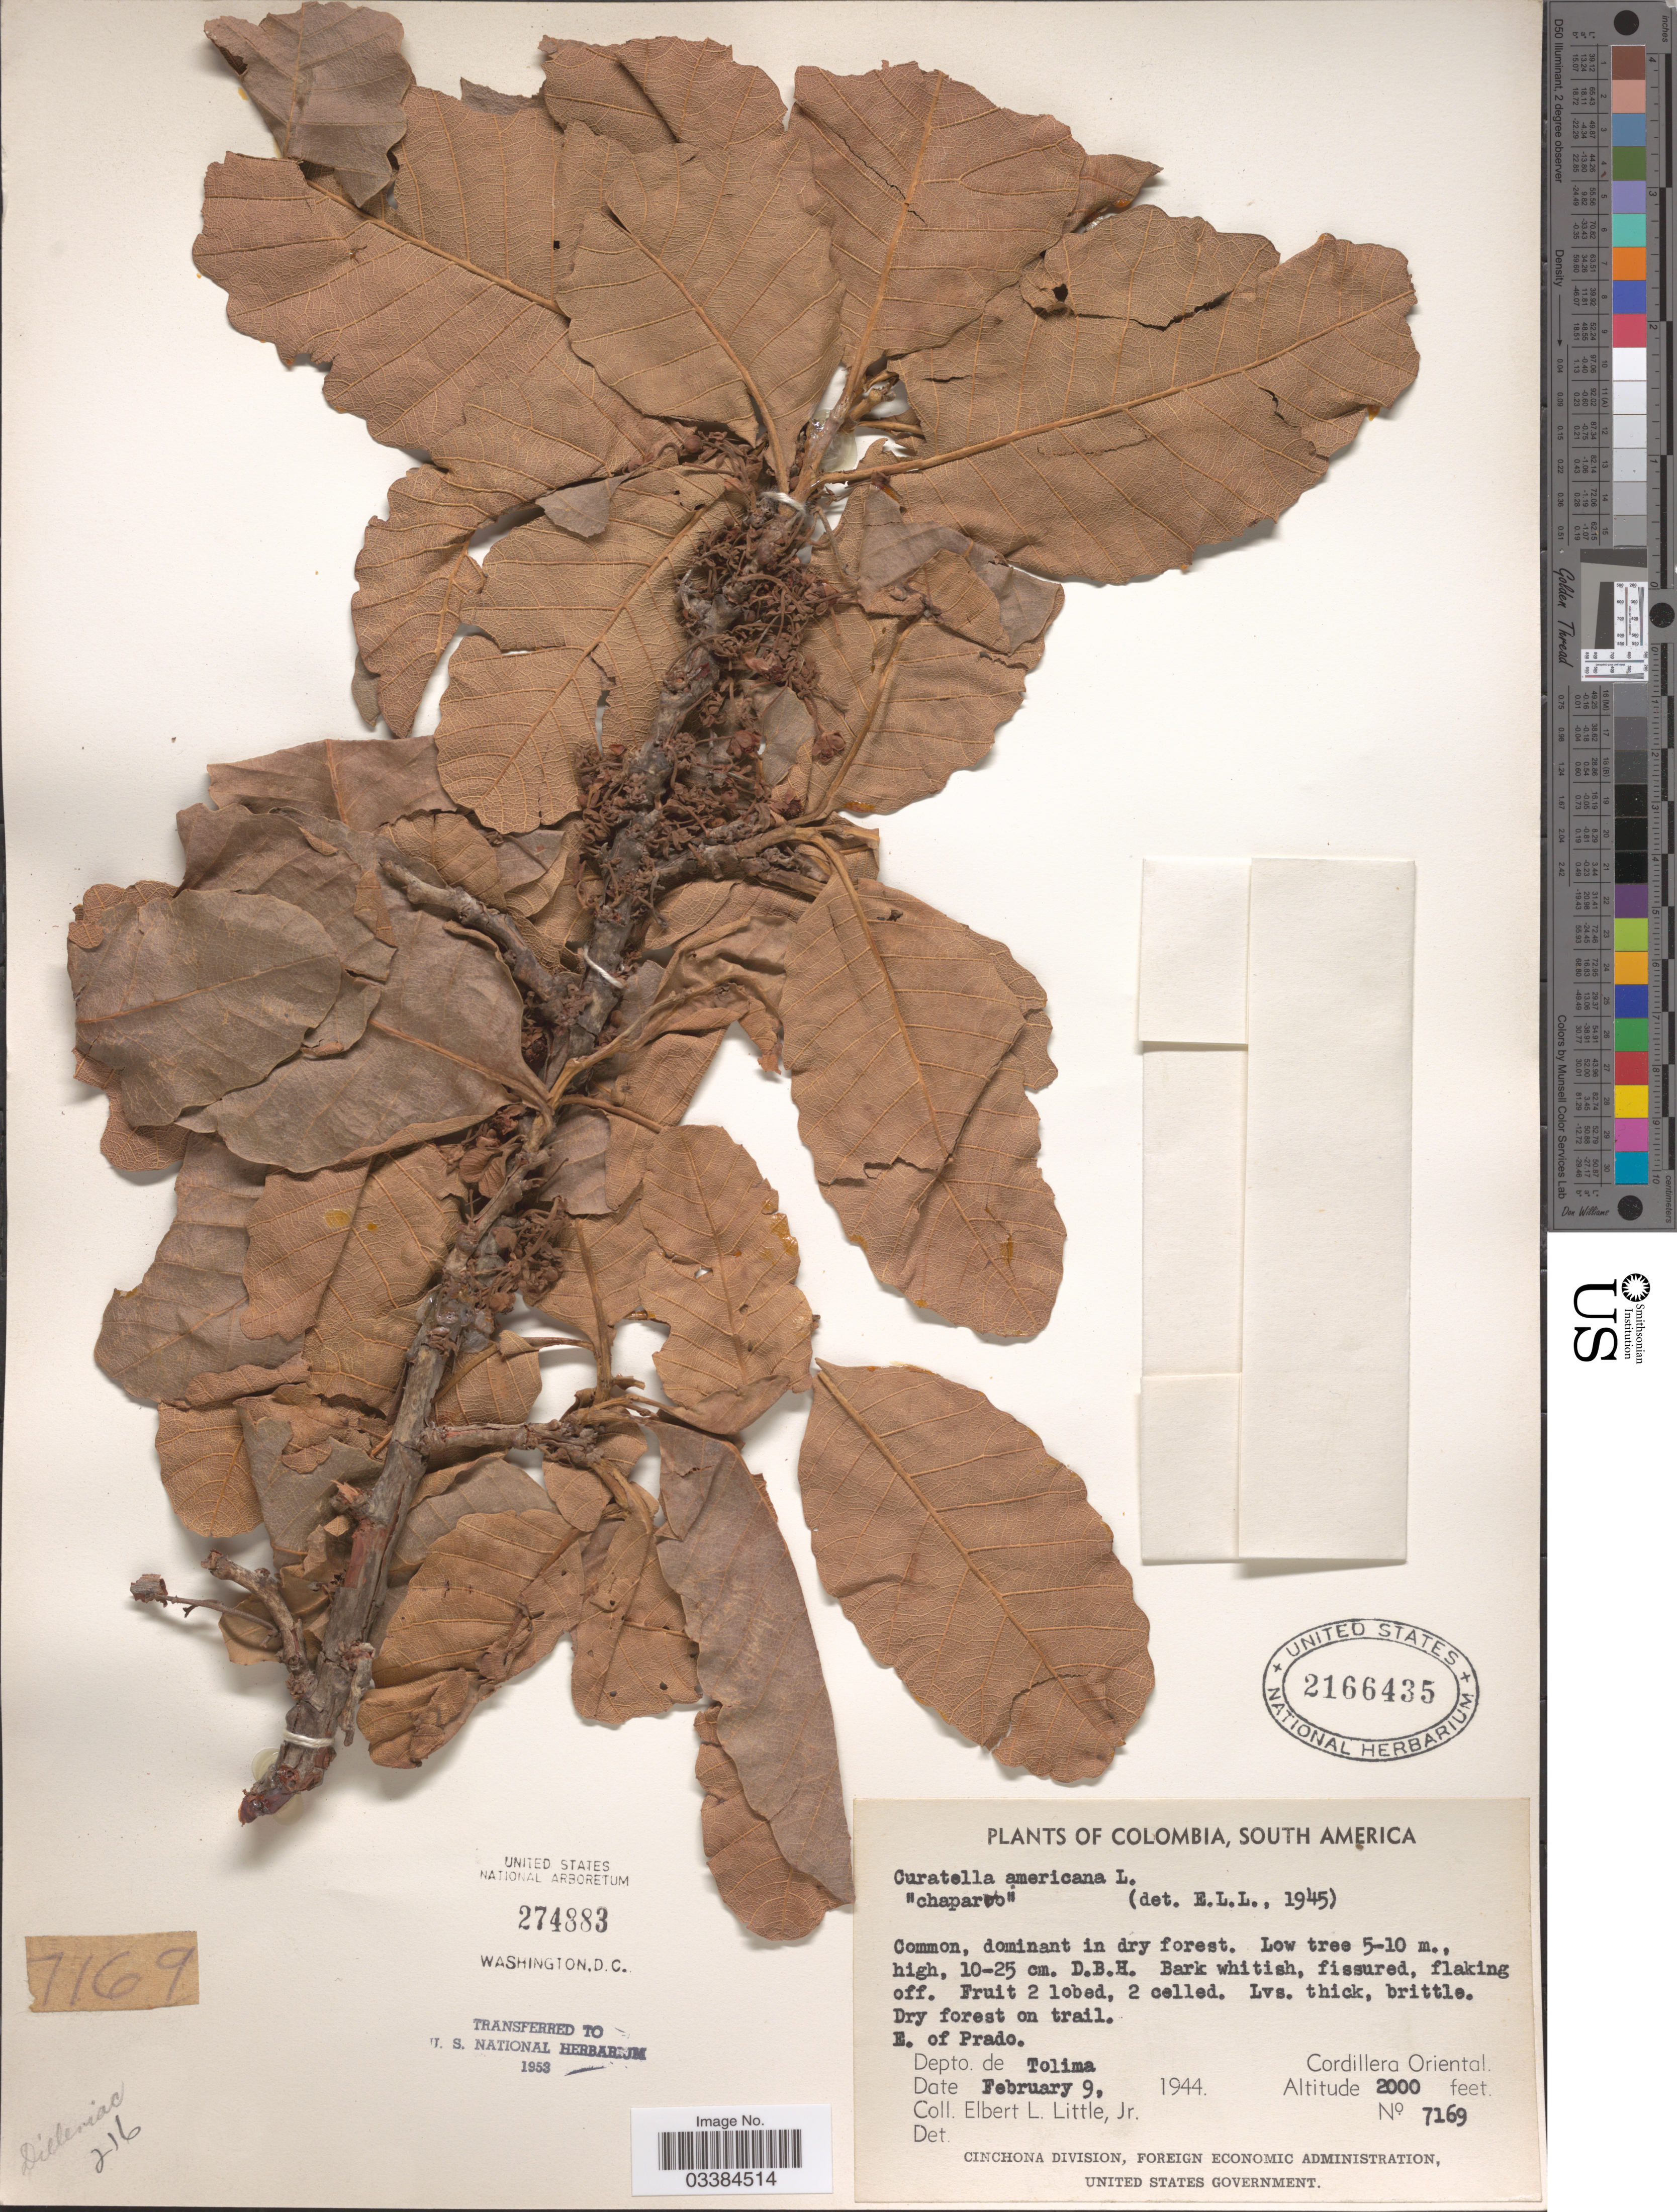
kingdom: Plantae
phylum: Tracheophyta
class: Magnoliopsida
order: Dilleniales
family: Dilleniaceae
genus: Curatella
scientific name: Curatella americana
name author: L.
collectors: E. L. Little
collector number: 7169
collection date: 1944-02-09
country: Colombia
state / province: Tolima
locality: E. of Prado. Depto. de Tolima. Cordillera Oriental.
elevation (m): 610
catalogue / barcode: US 2166435